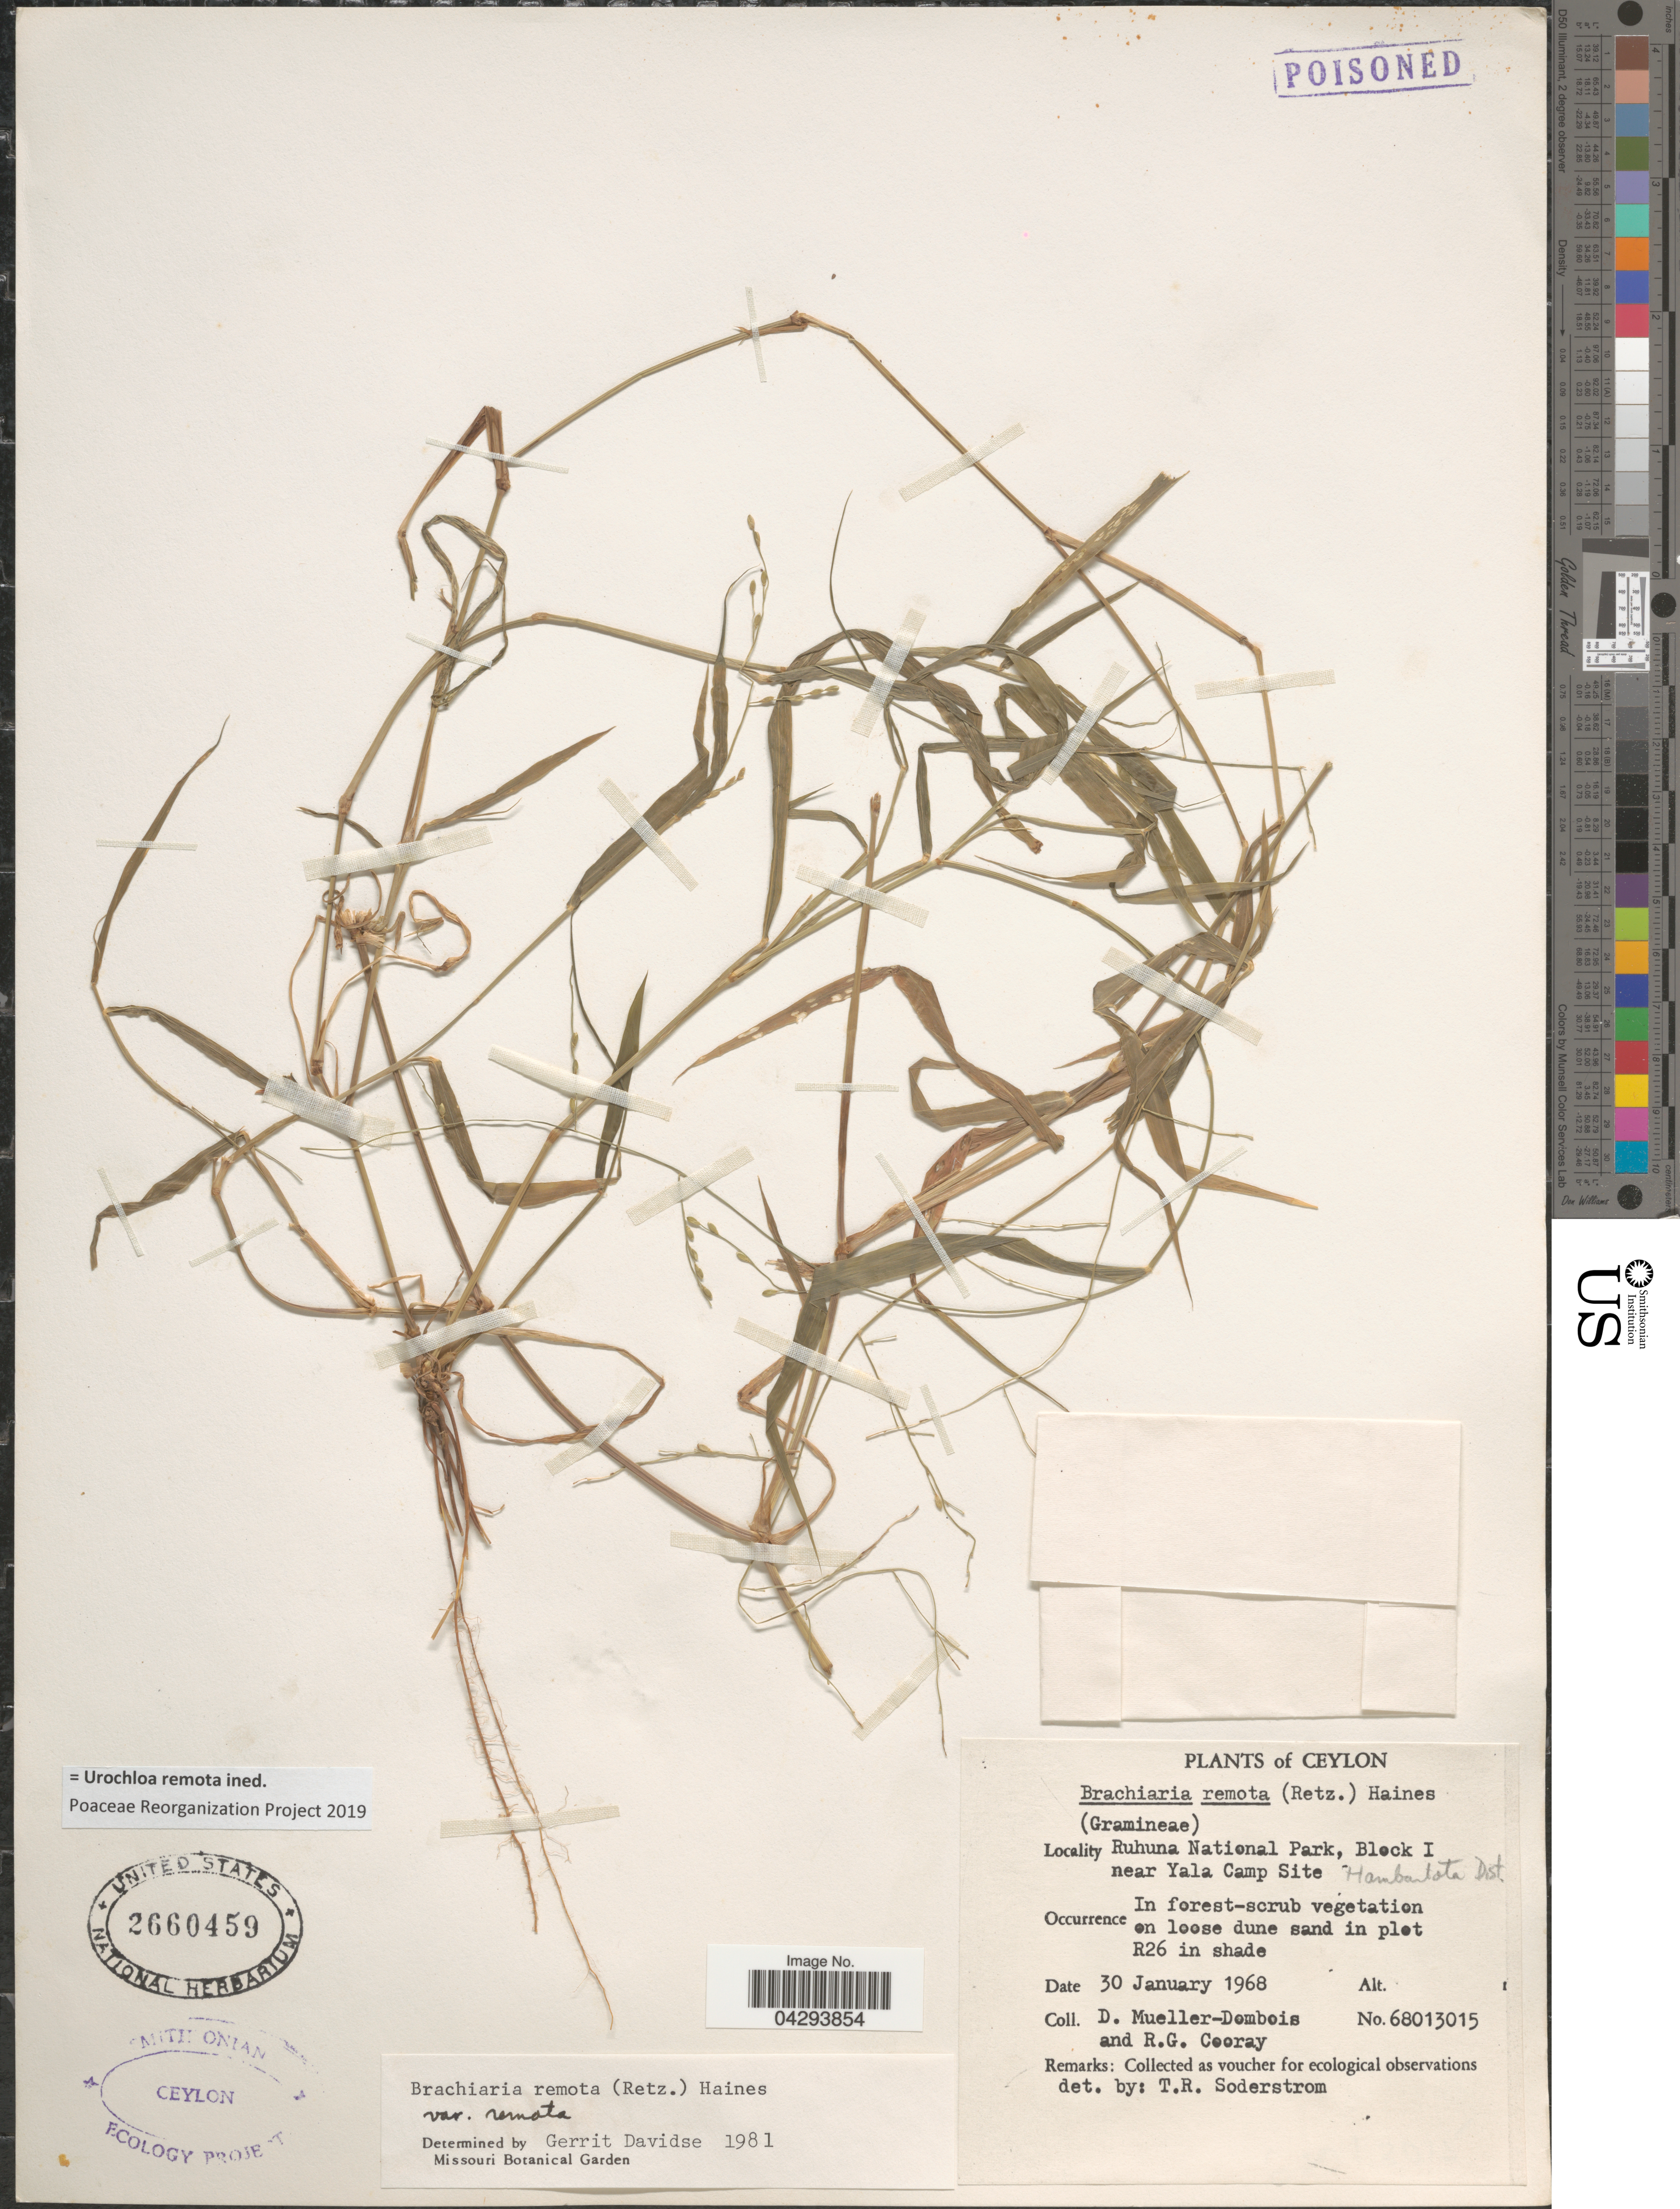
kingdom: Plantae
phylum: Tracheophyta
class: Liliopsida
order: Poales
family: Poaceae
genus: Urochloa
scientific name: Urochloa remota ined.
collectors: D. Mueller-Dombois & R. Cooray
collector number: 68013015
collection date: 1968-01-30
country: Sri Lanka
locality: Ceylon. Ruhuna National Park, Block I near Yala Camp Site. Hambantota Dist.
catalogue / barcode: US 2660459